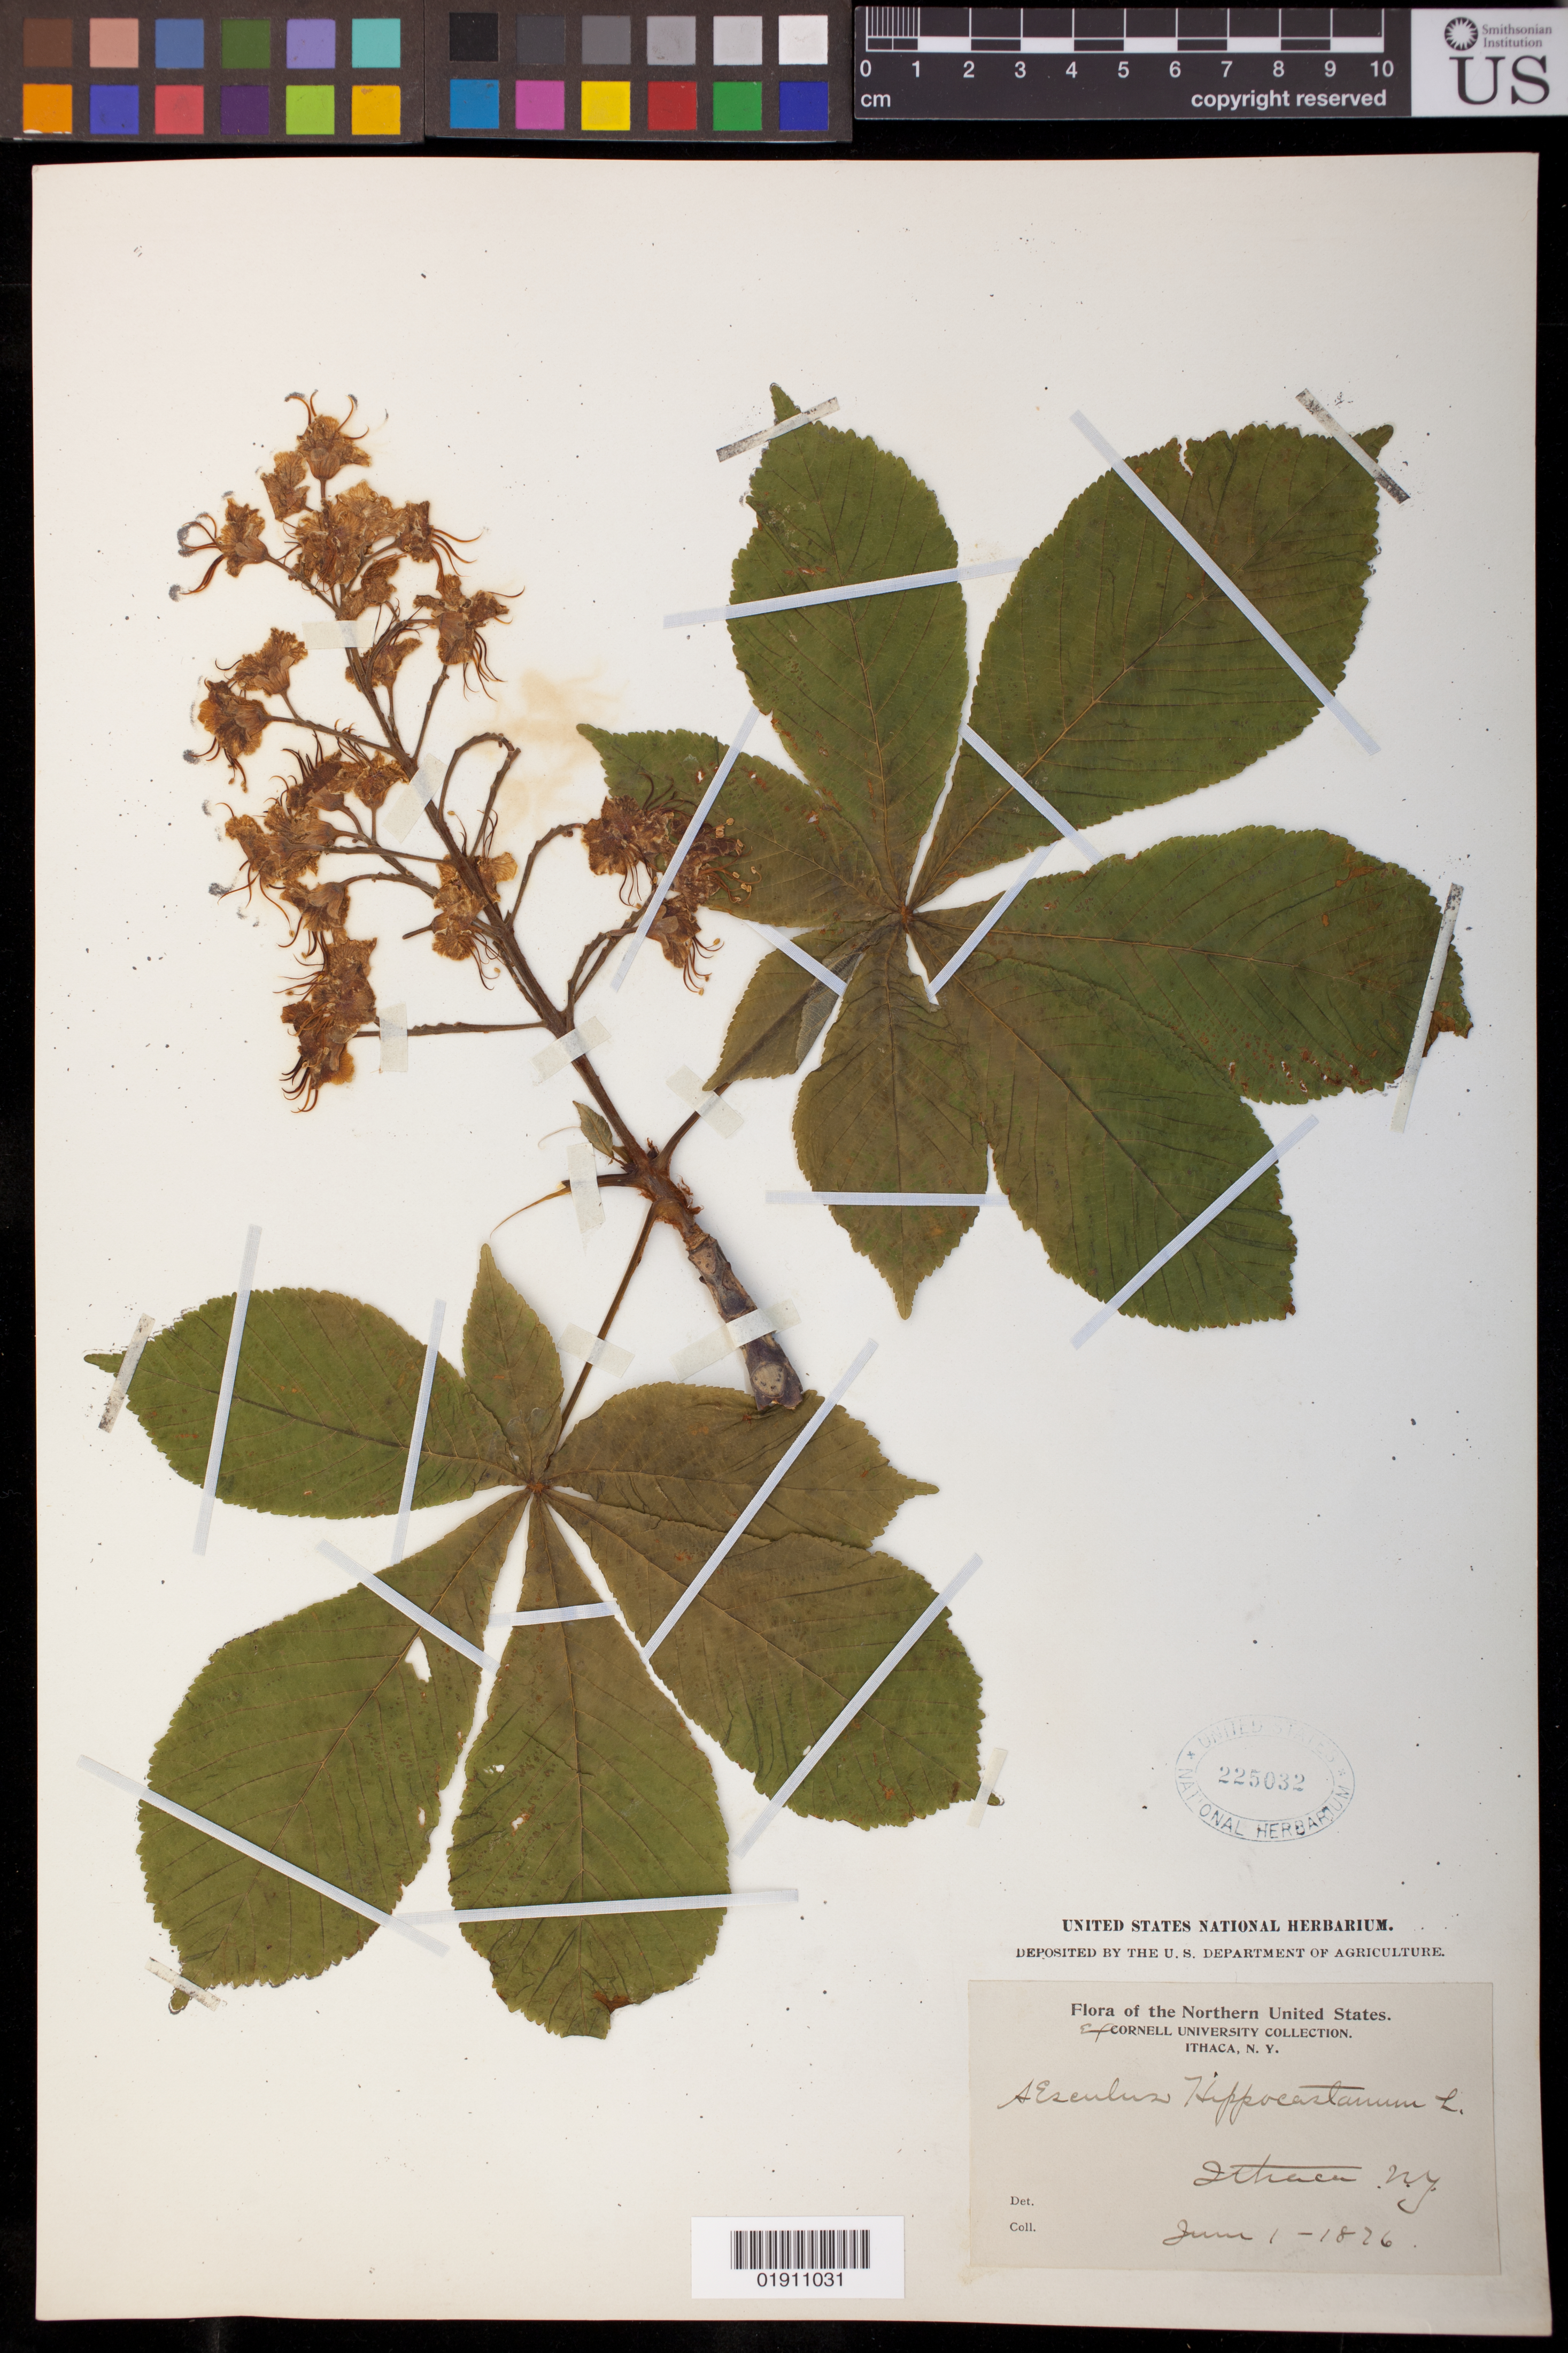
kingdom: Plantae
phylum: Tracheophyta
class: Magnoliopsida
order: Sapindales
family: Sapindaceae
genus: Aesculus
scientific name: Aesculus hippocastanum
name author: L.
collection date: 1826-06-01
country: United States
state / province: New York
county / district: Tompkins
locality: Ithaca, N.Y.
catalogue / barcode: US 225032